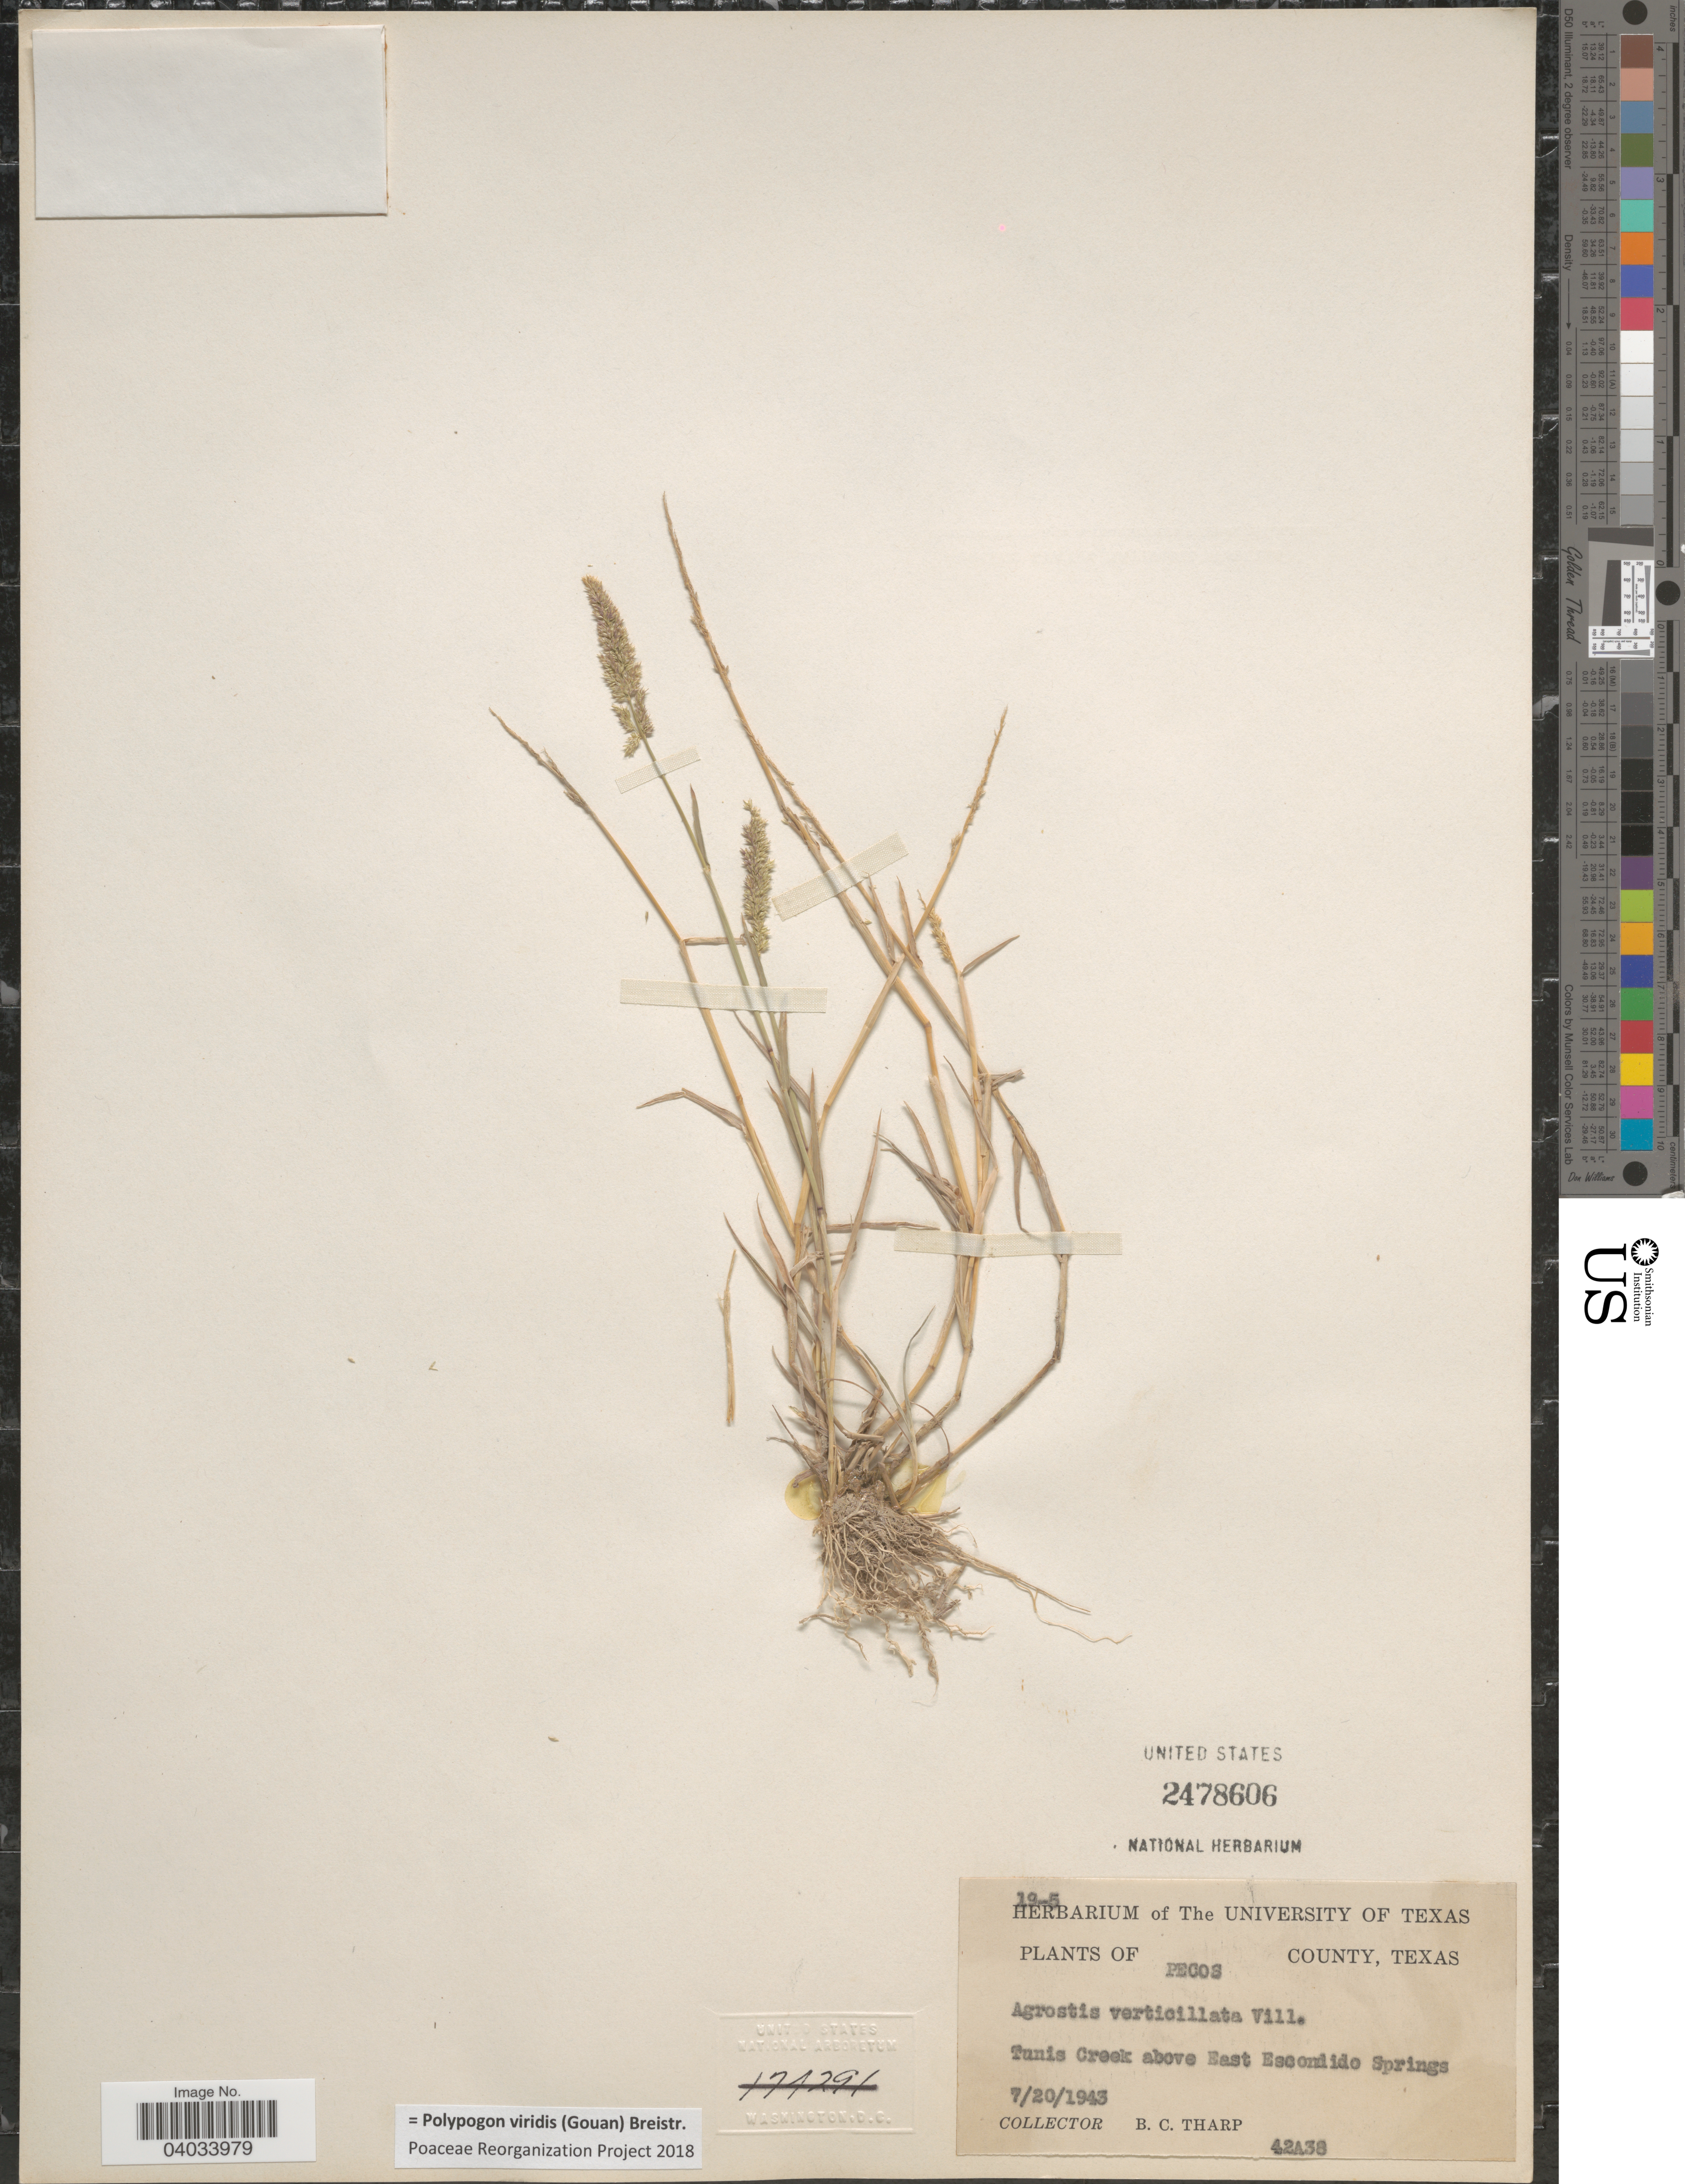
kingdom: Plantae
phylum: Tracheophyta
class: Liliopsida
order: Poales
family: Poaceae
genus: Polypogon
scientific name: Polypogon viridis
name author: (Gouan) Breistroffer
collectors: B. C. Tharp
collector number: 42A38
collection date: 1943-07-20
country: United States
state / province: Texas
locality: Pecos County. Tunis Creek above East Escondido Springs.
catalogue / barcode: US 2478606